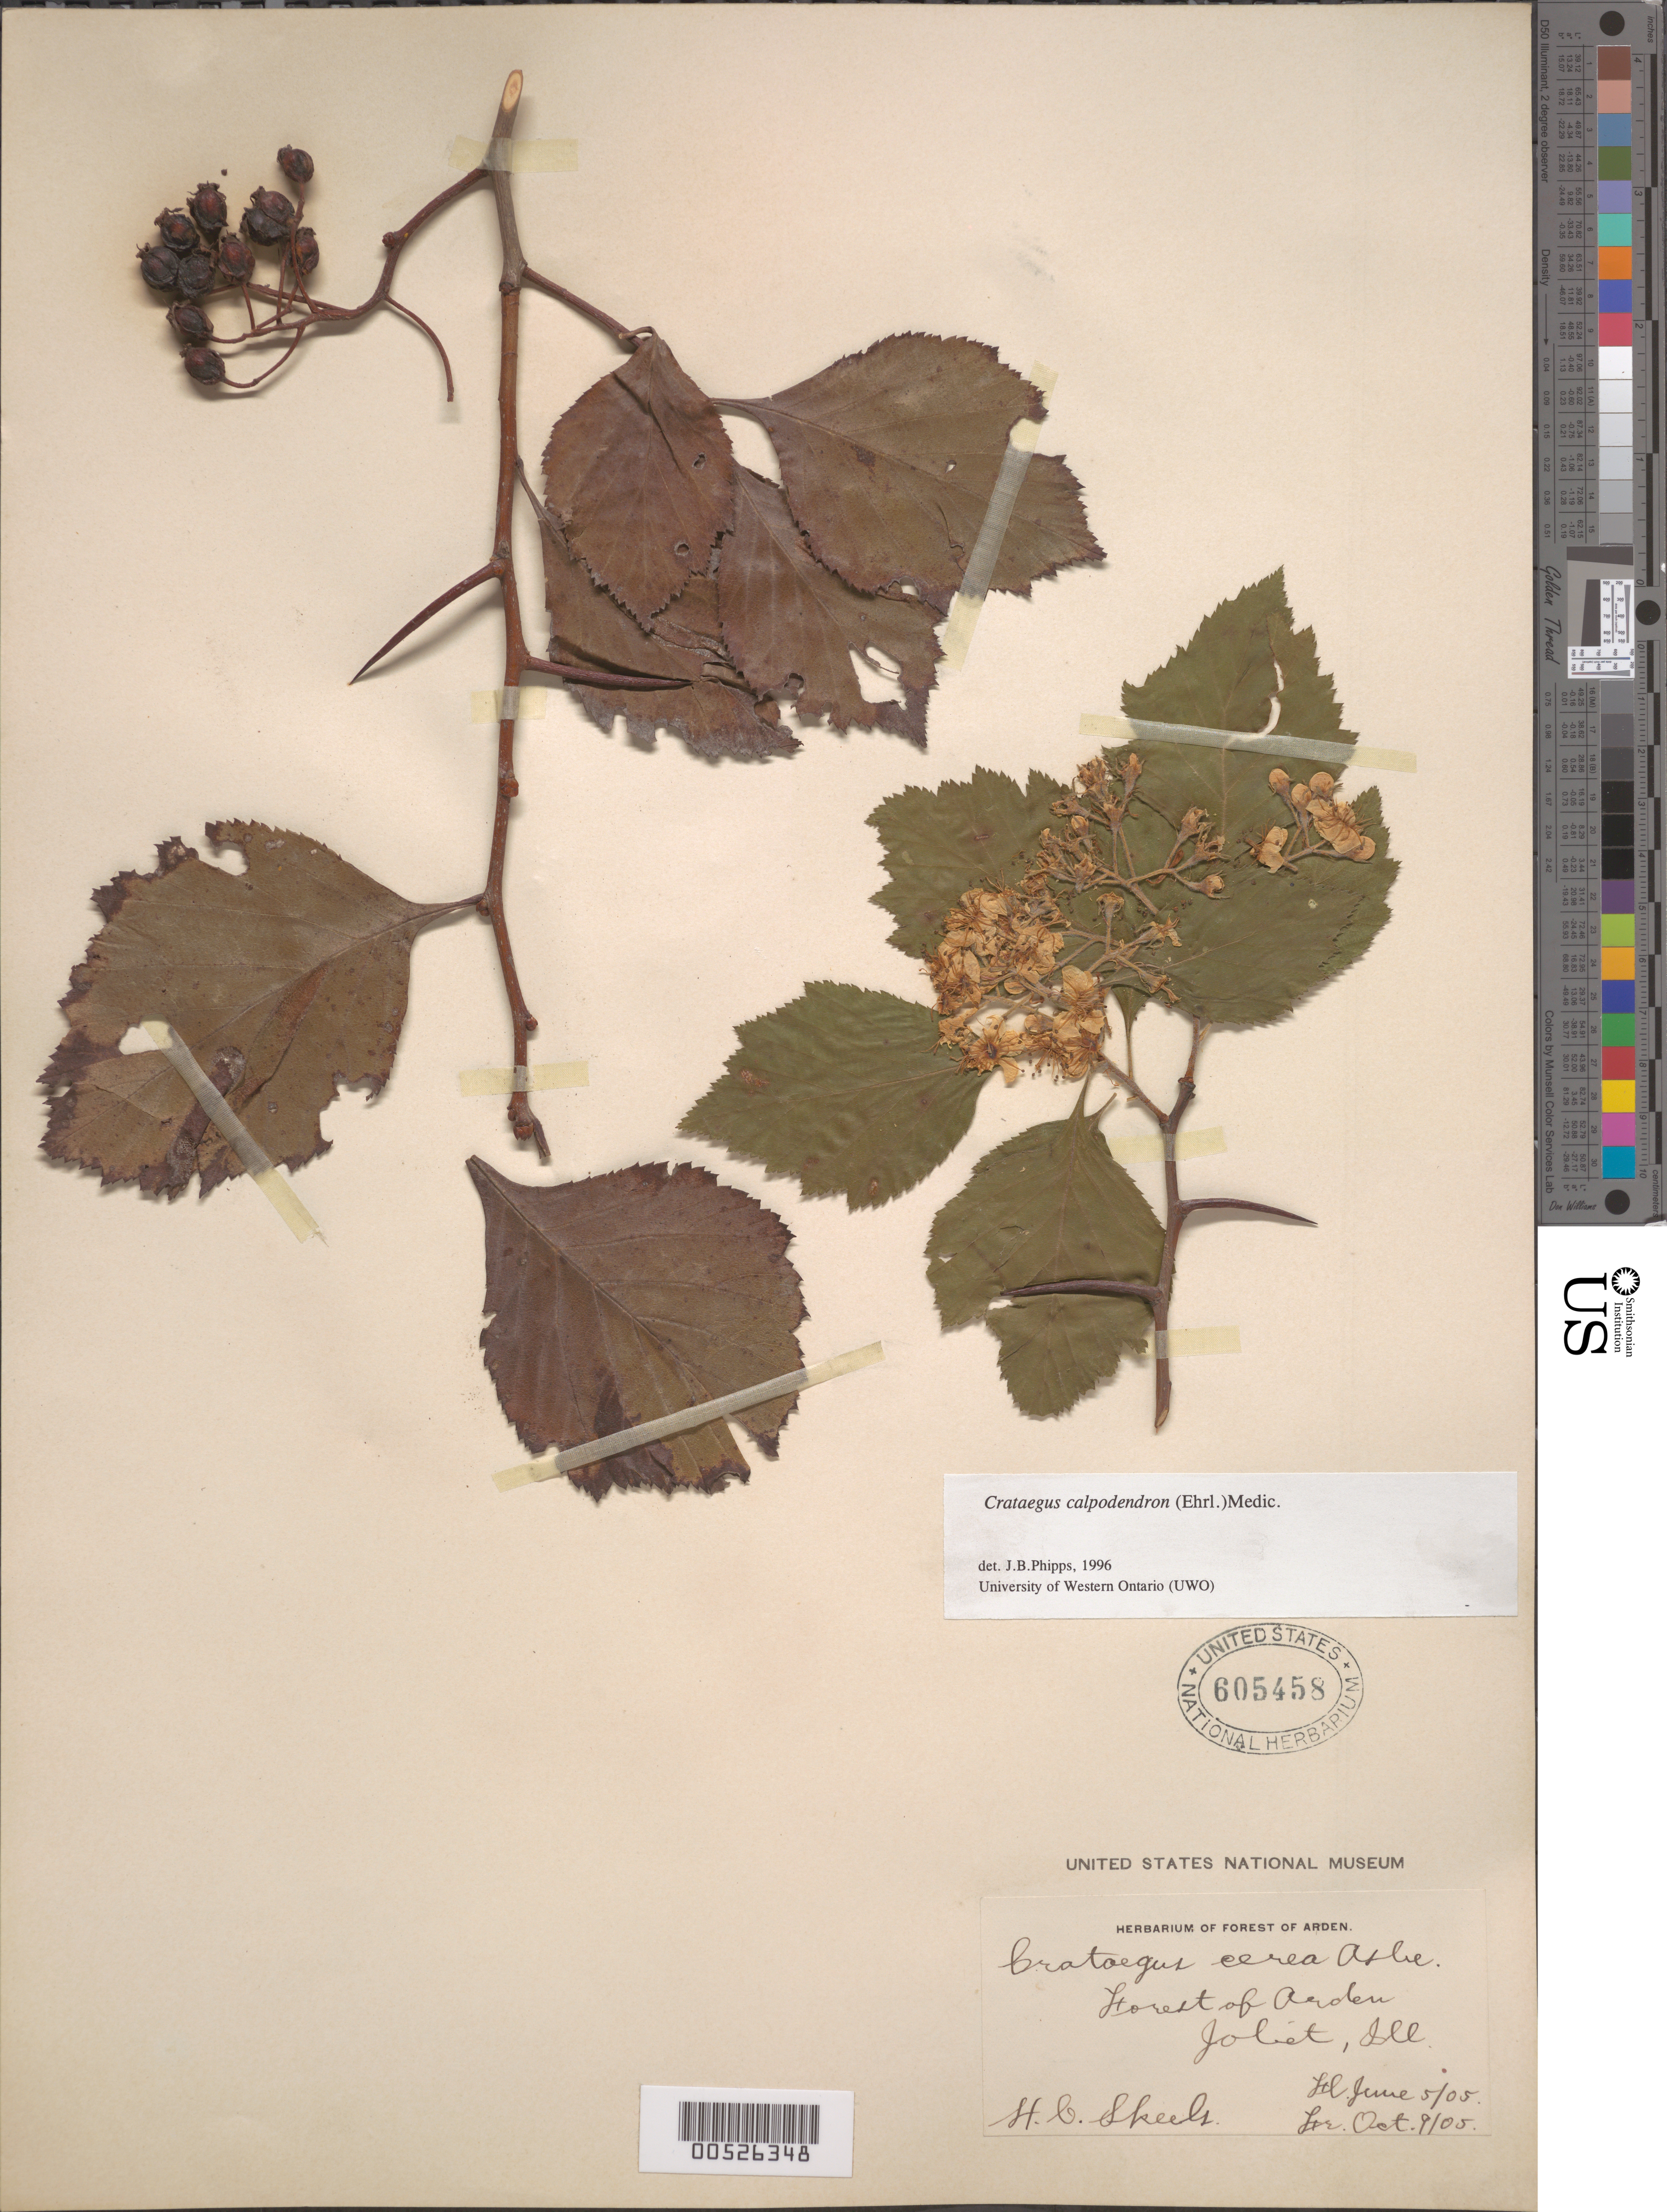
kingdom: Plantae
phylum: Tracheophyta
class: Magnoliopsida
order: Rosales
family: Rosaceae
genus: Crataegus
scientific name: Crataegus calpodendron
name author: (Ehrh.) Medik.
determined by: Phipps, James B., (UWO), University of Western Ontario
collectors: H. Skeels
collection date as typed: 05 Jun 1905 and 09 Oct 1905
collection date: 1905-06-05,1905-10-09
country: United States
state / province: Illinois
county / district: Will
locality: Forest of Arden, Joliet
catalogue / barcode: US 605458